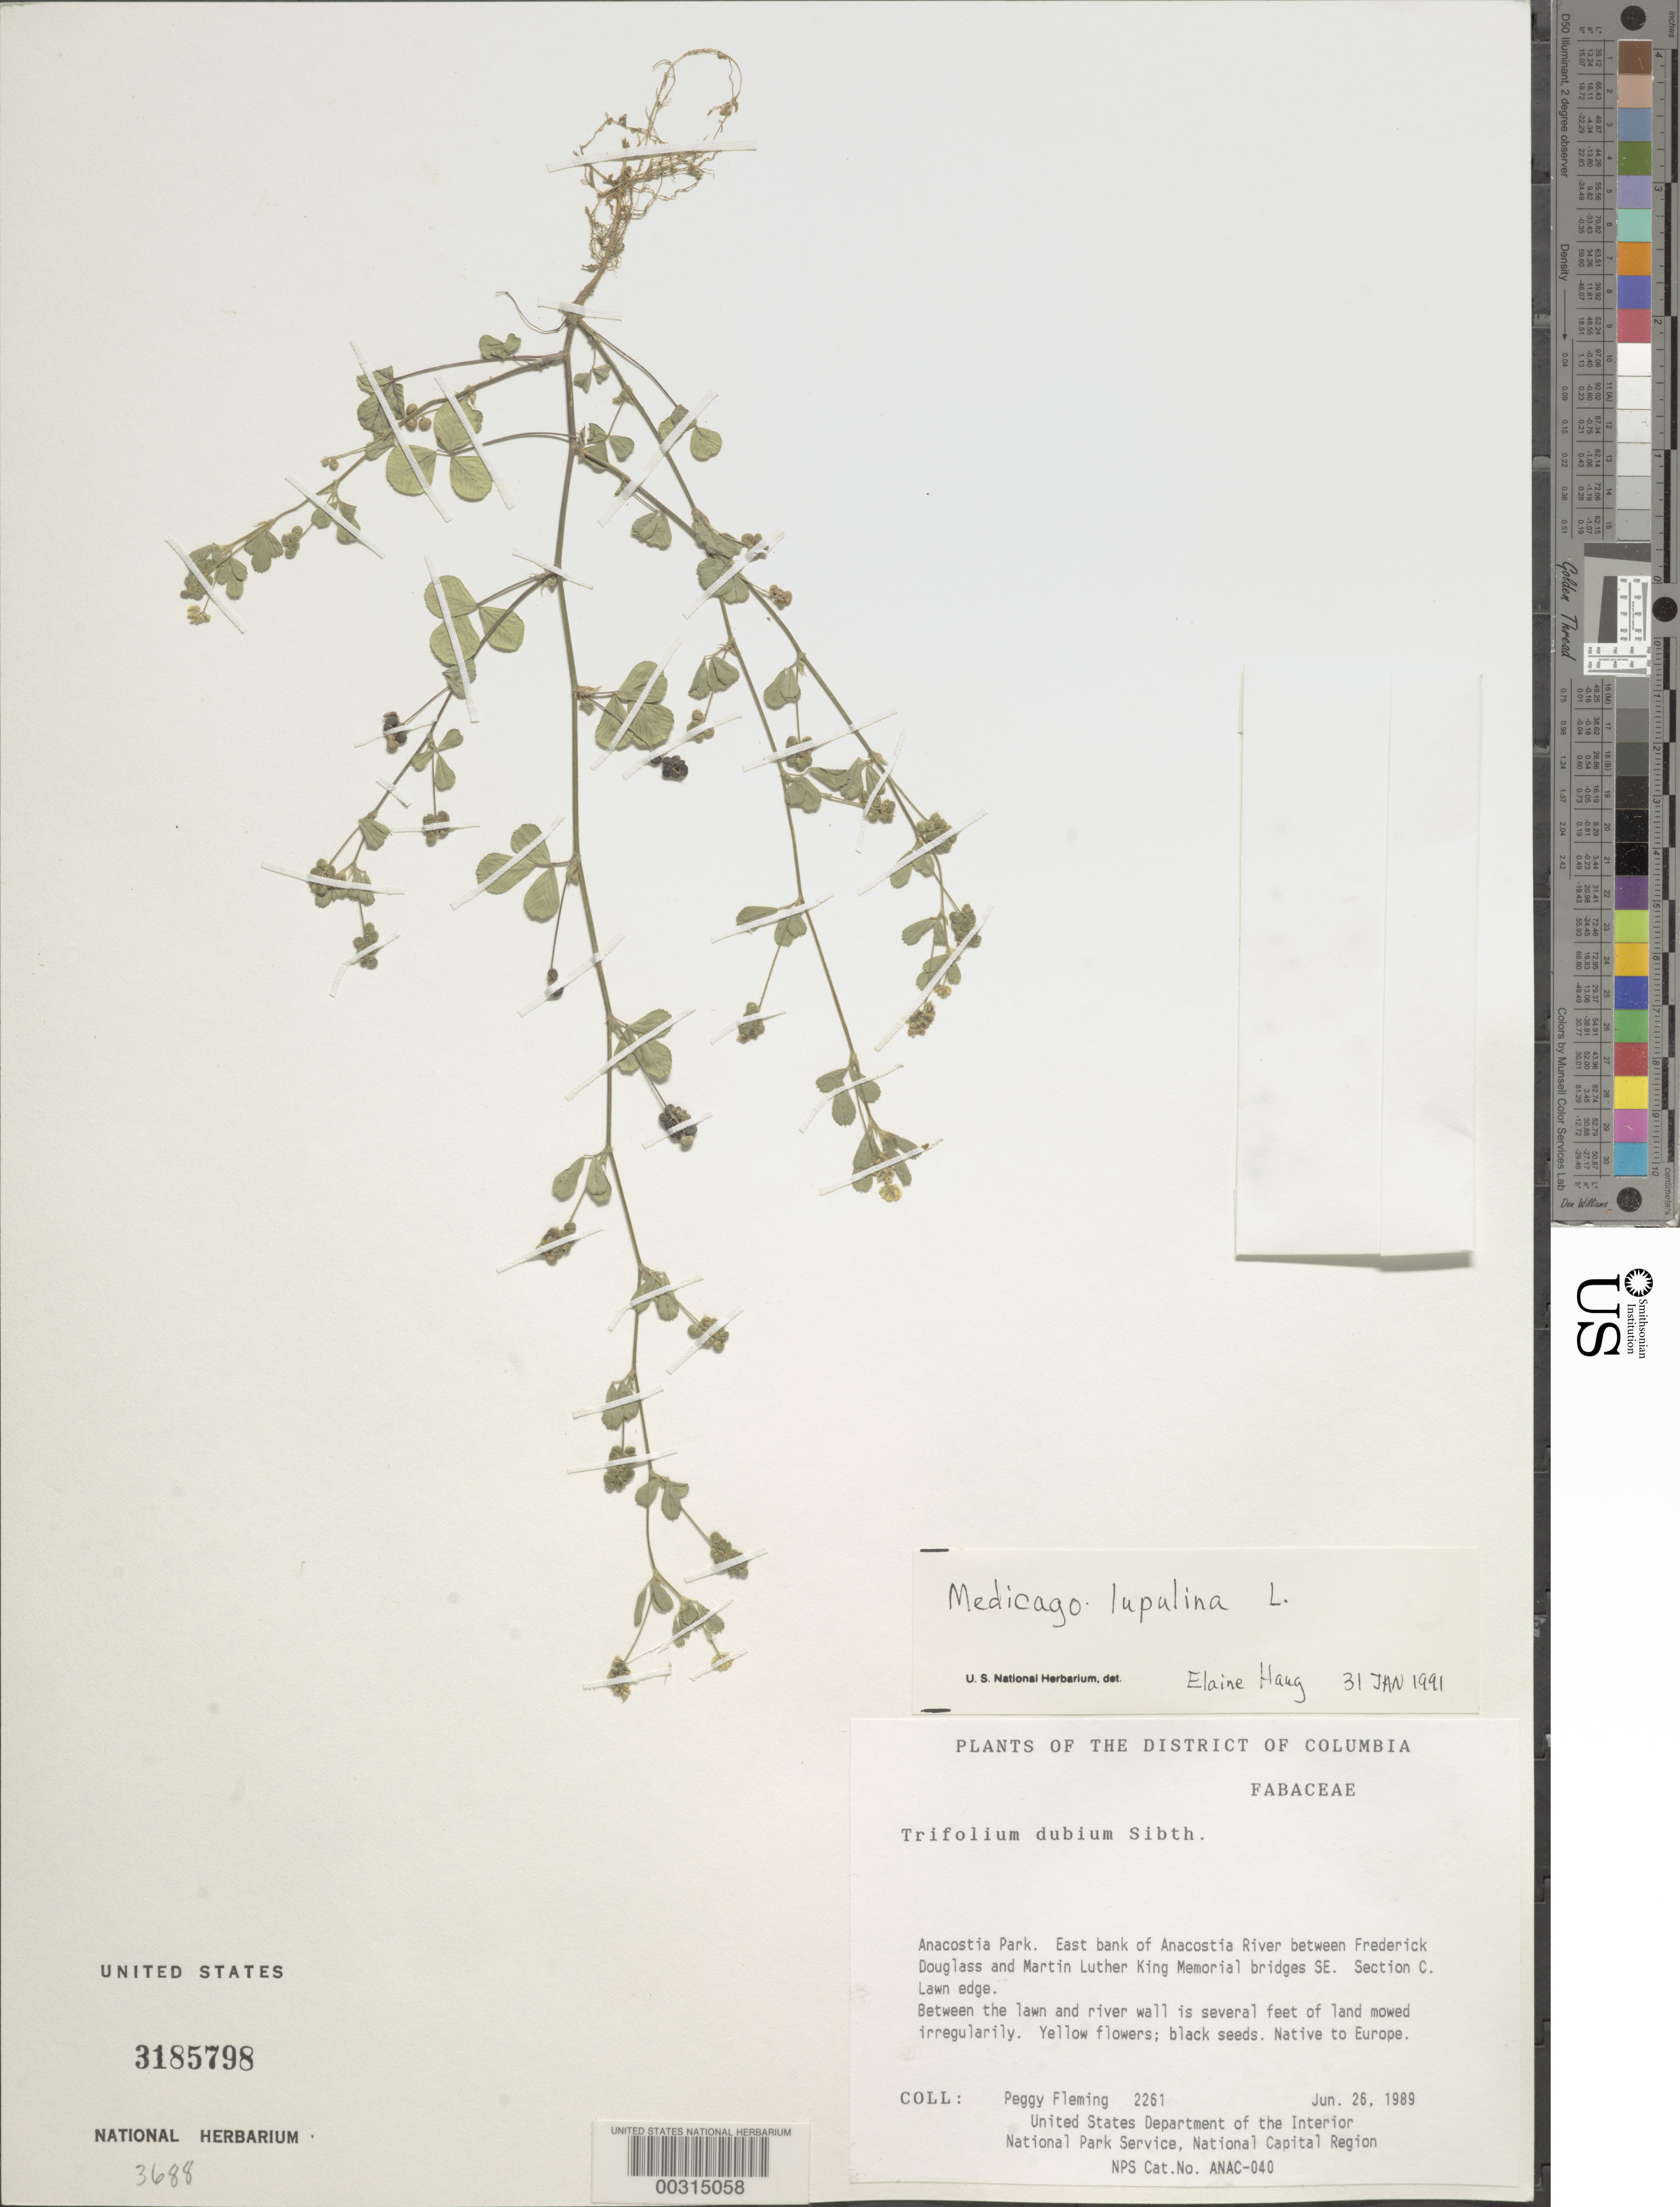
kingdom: Plantae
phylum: Tracheophyta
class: Magnoliopsida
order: Fabales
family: Fabaceae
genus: Medicago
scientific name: Medicago lupulina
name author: L.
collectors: P. Fleming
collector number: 2261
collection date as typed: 26 Jun 1989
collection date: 1989-06-26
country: United States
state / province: District of Columbia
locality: Anacostia Park, bank of Anacostia River between Fredrick Douglass and Martin Luther King Memborial Bridges SE, Section C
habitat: Lawn edge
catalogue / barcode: US 3185798